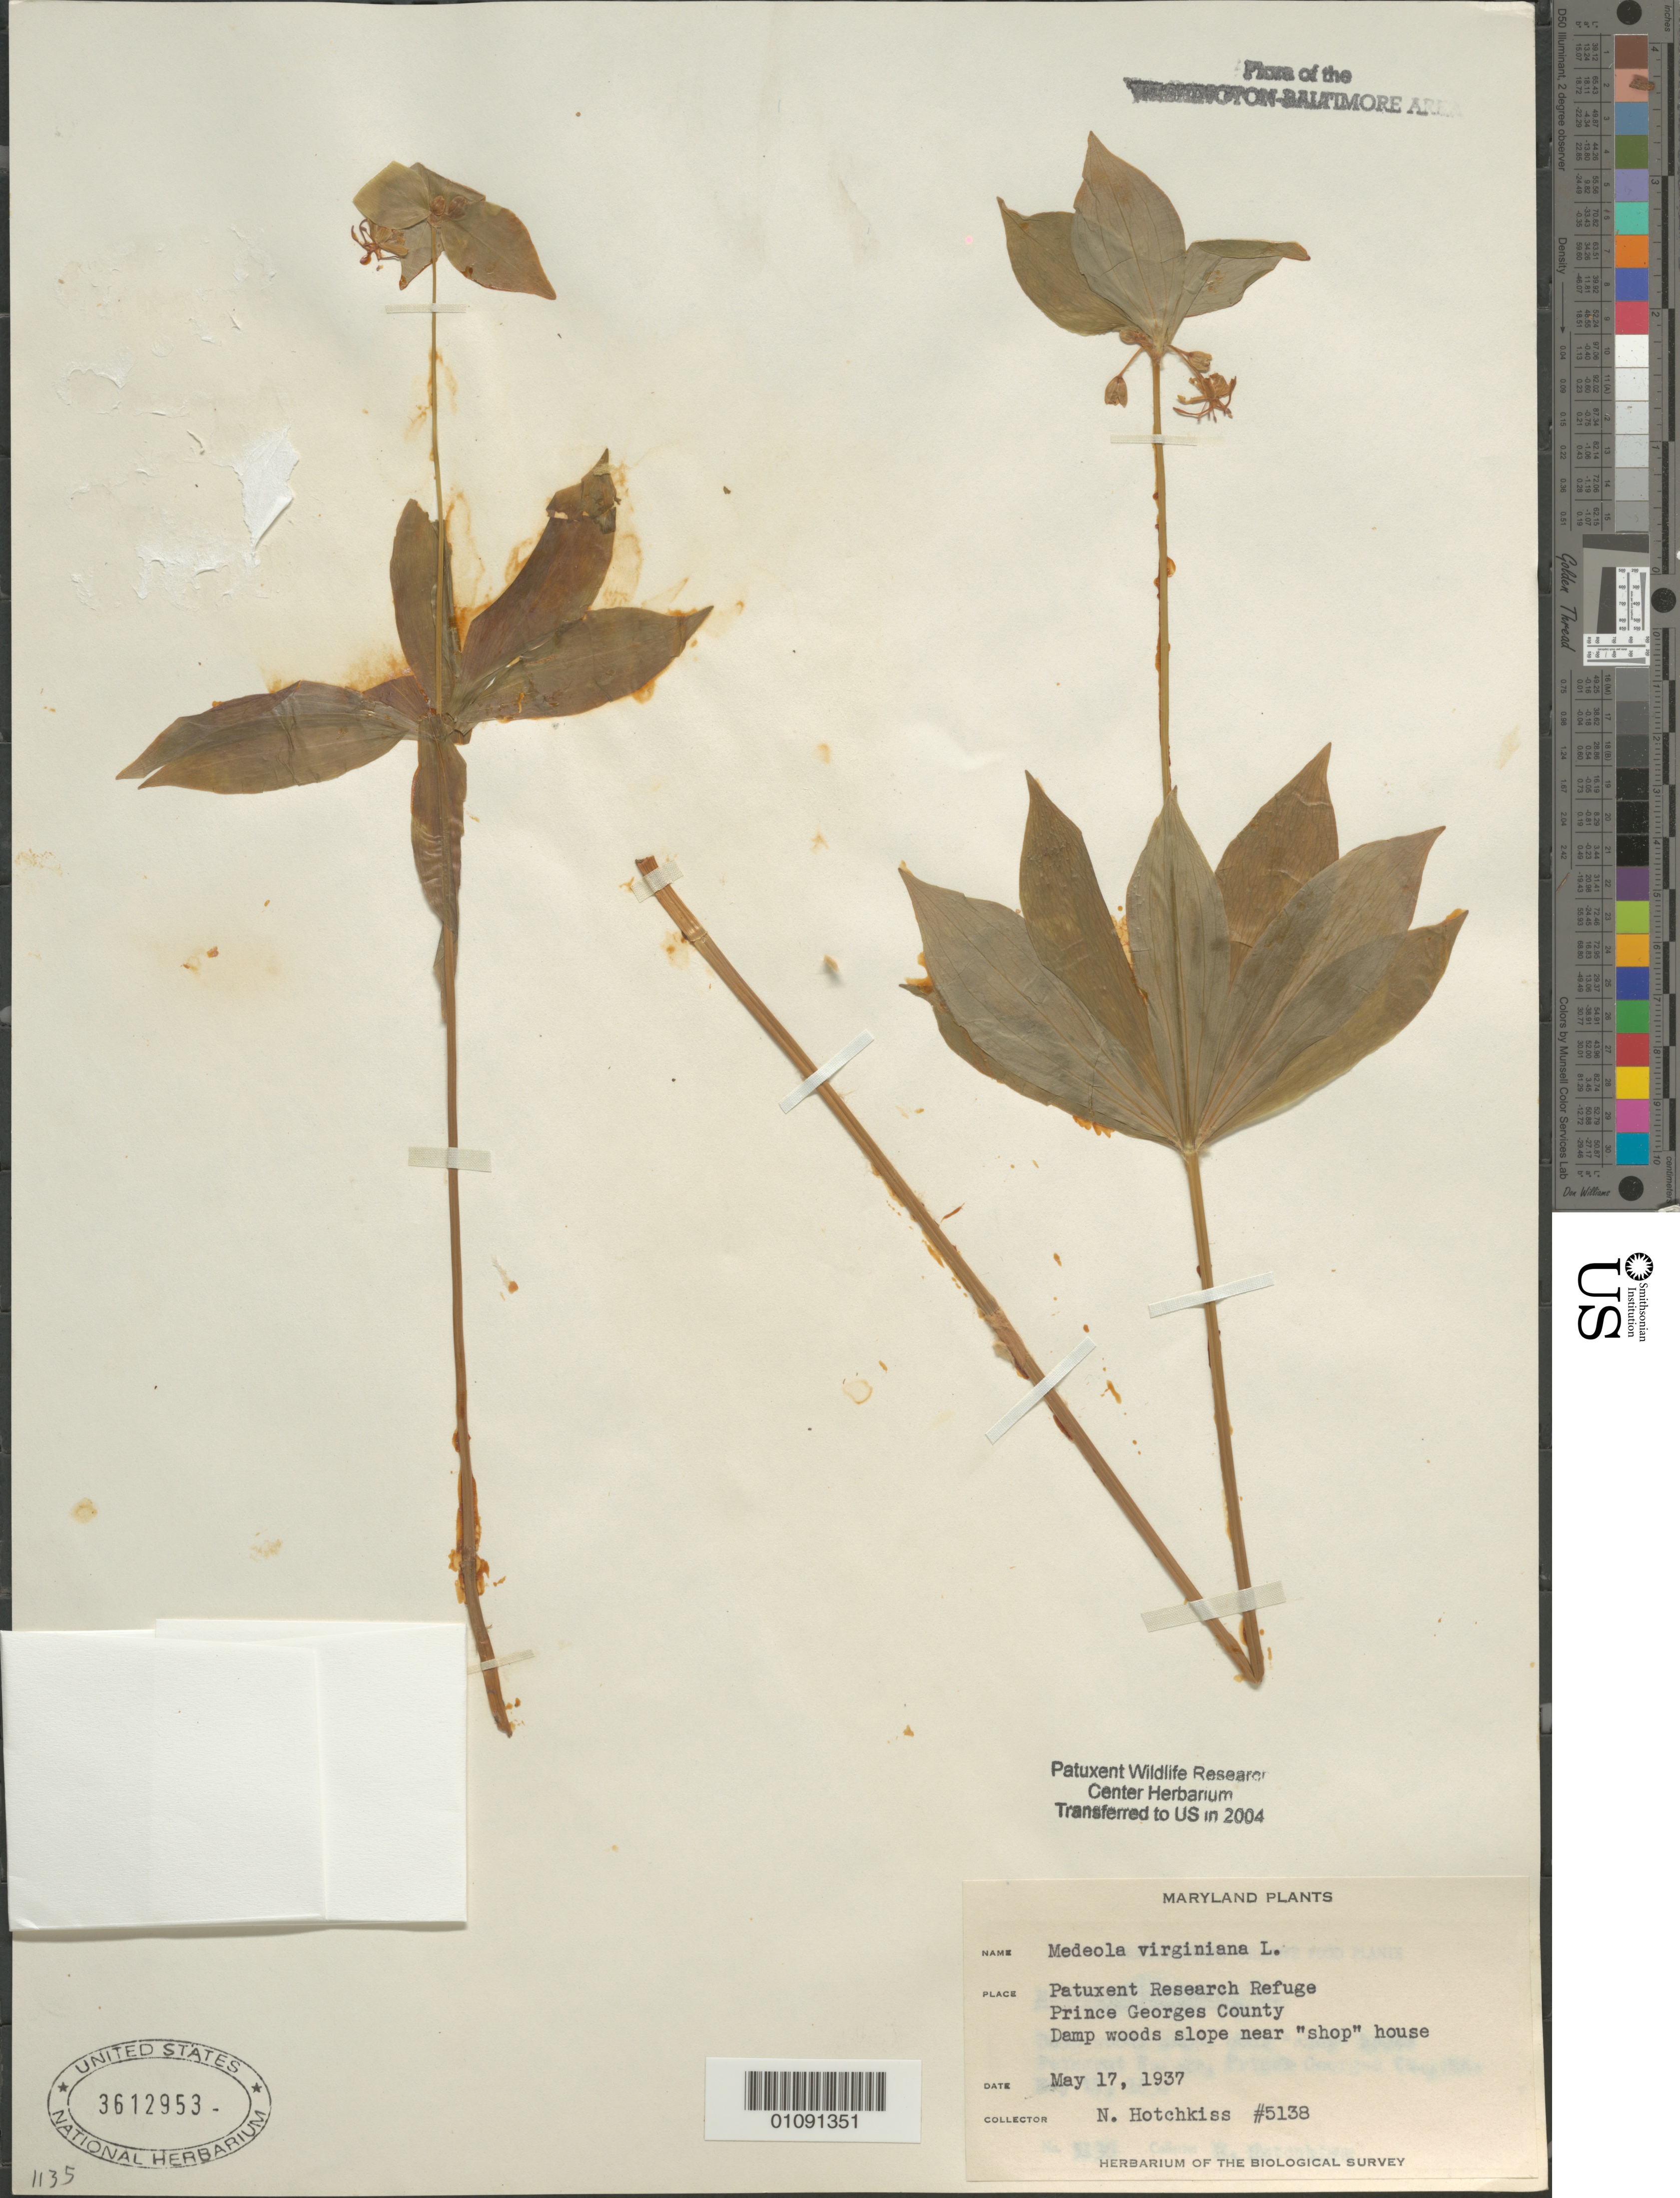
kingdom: Plantae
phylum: Tracheophyta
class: Liliopsida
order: Liliales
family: Liliaceae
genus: Medeola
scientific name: Medeola virginiana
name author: (L.) Desf.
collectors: N. Hotchkiss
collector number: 5138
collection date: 1937-05-17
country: United States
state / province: Maryland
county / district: Prince George's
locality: Patuxent Wildlife Refuge. Near 'shop' house.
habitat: Damp woods slope.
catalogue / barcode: US 3612953